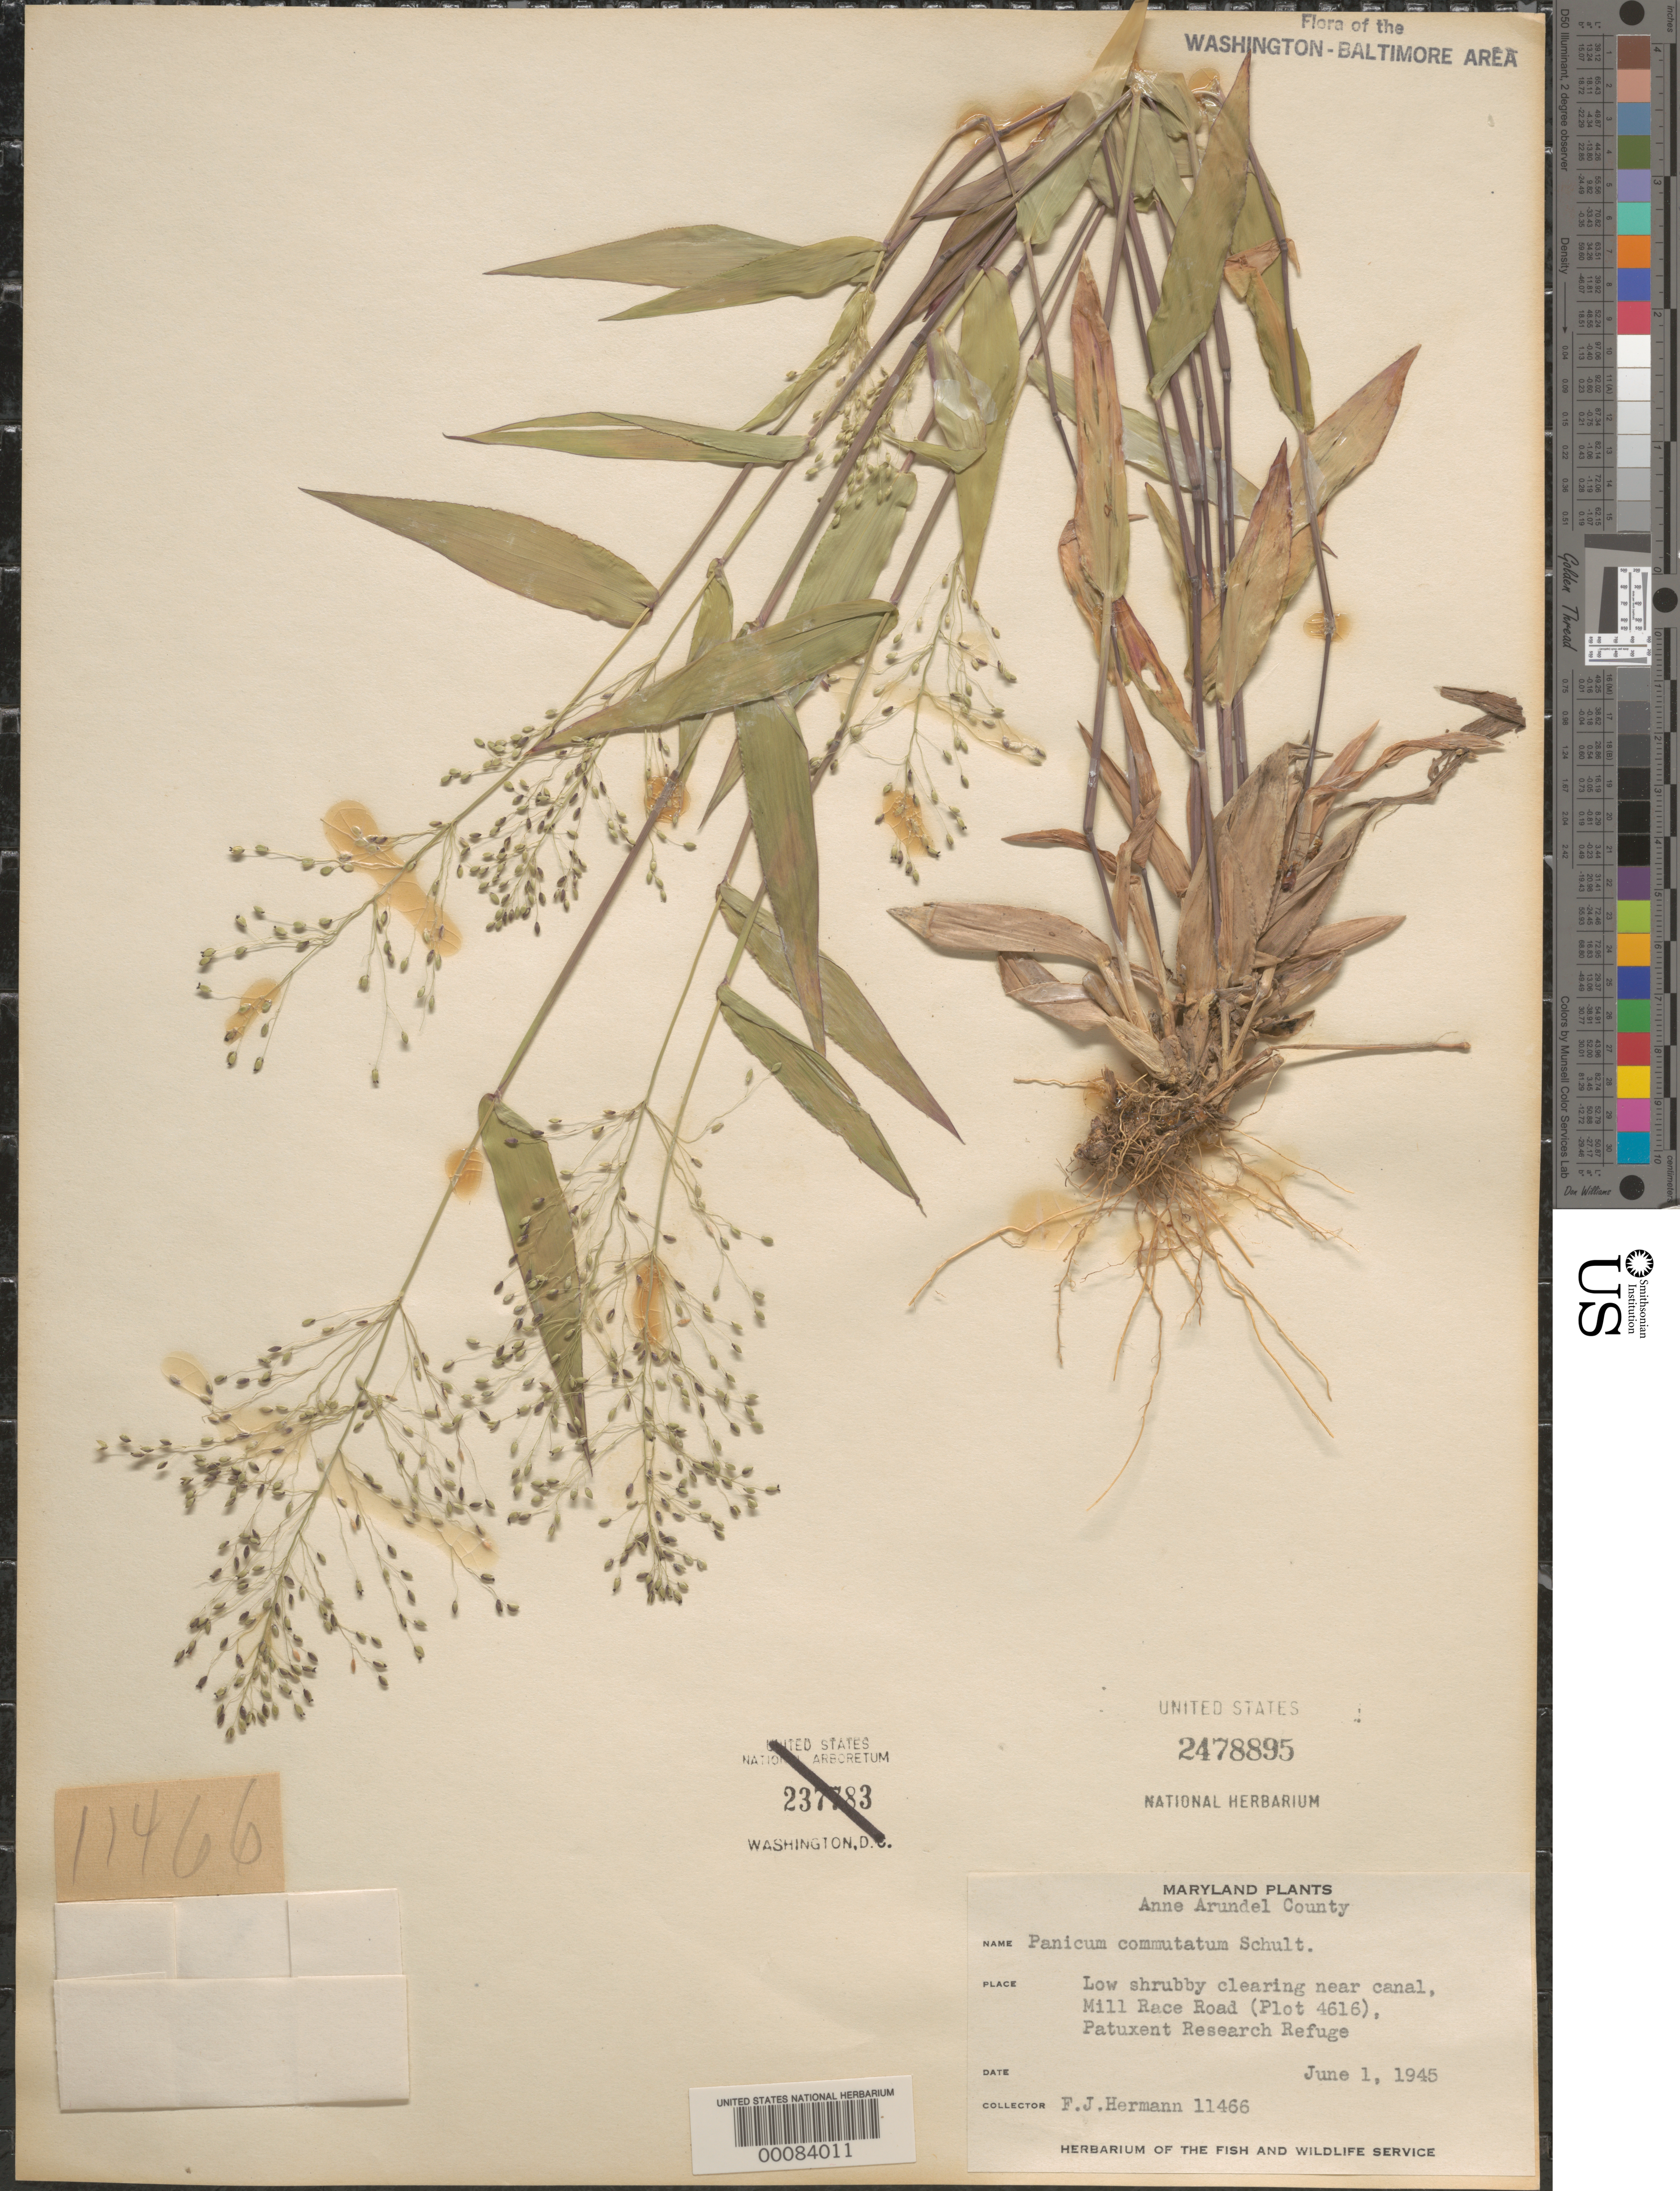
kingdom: Plantae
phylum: Tracheophyta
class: Liliopsida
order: Poales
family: Poaceae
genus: Dichanthelium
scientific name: Dichanthelium commutatum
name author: (Schult.) Gould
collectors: F. J. Hermann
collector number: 11466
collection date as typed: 01 Jun 1945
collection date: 1945-06-01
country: United States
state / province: Maryland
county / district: Prince George's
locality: Patuxent Research Refuge, Mill Race road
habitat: Low shrubby clearing near canal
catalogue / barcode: US 2478895